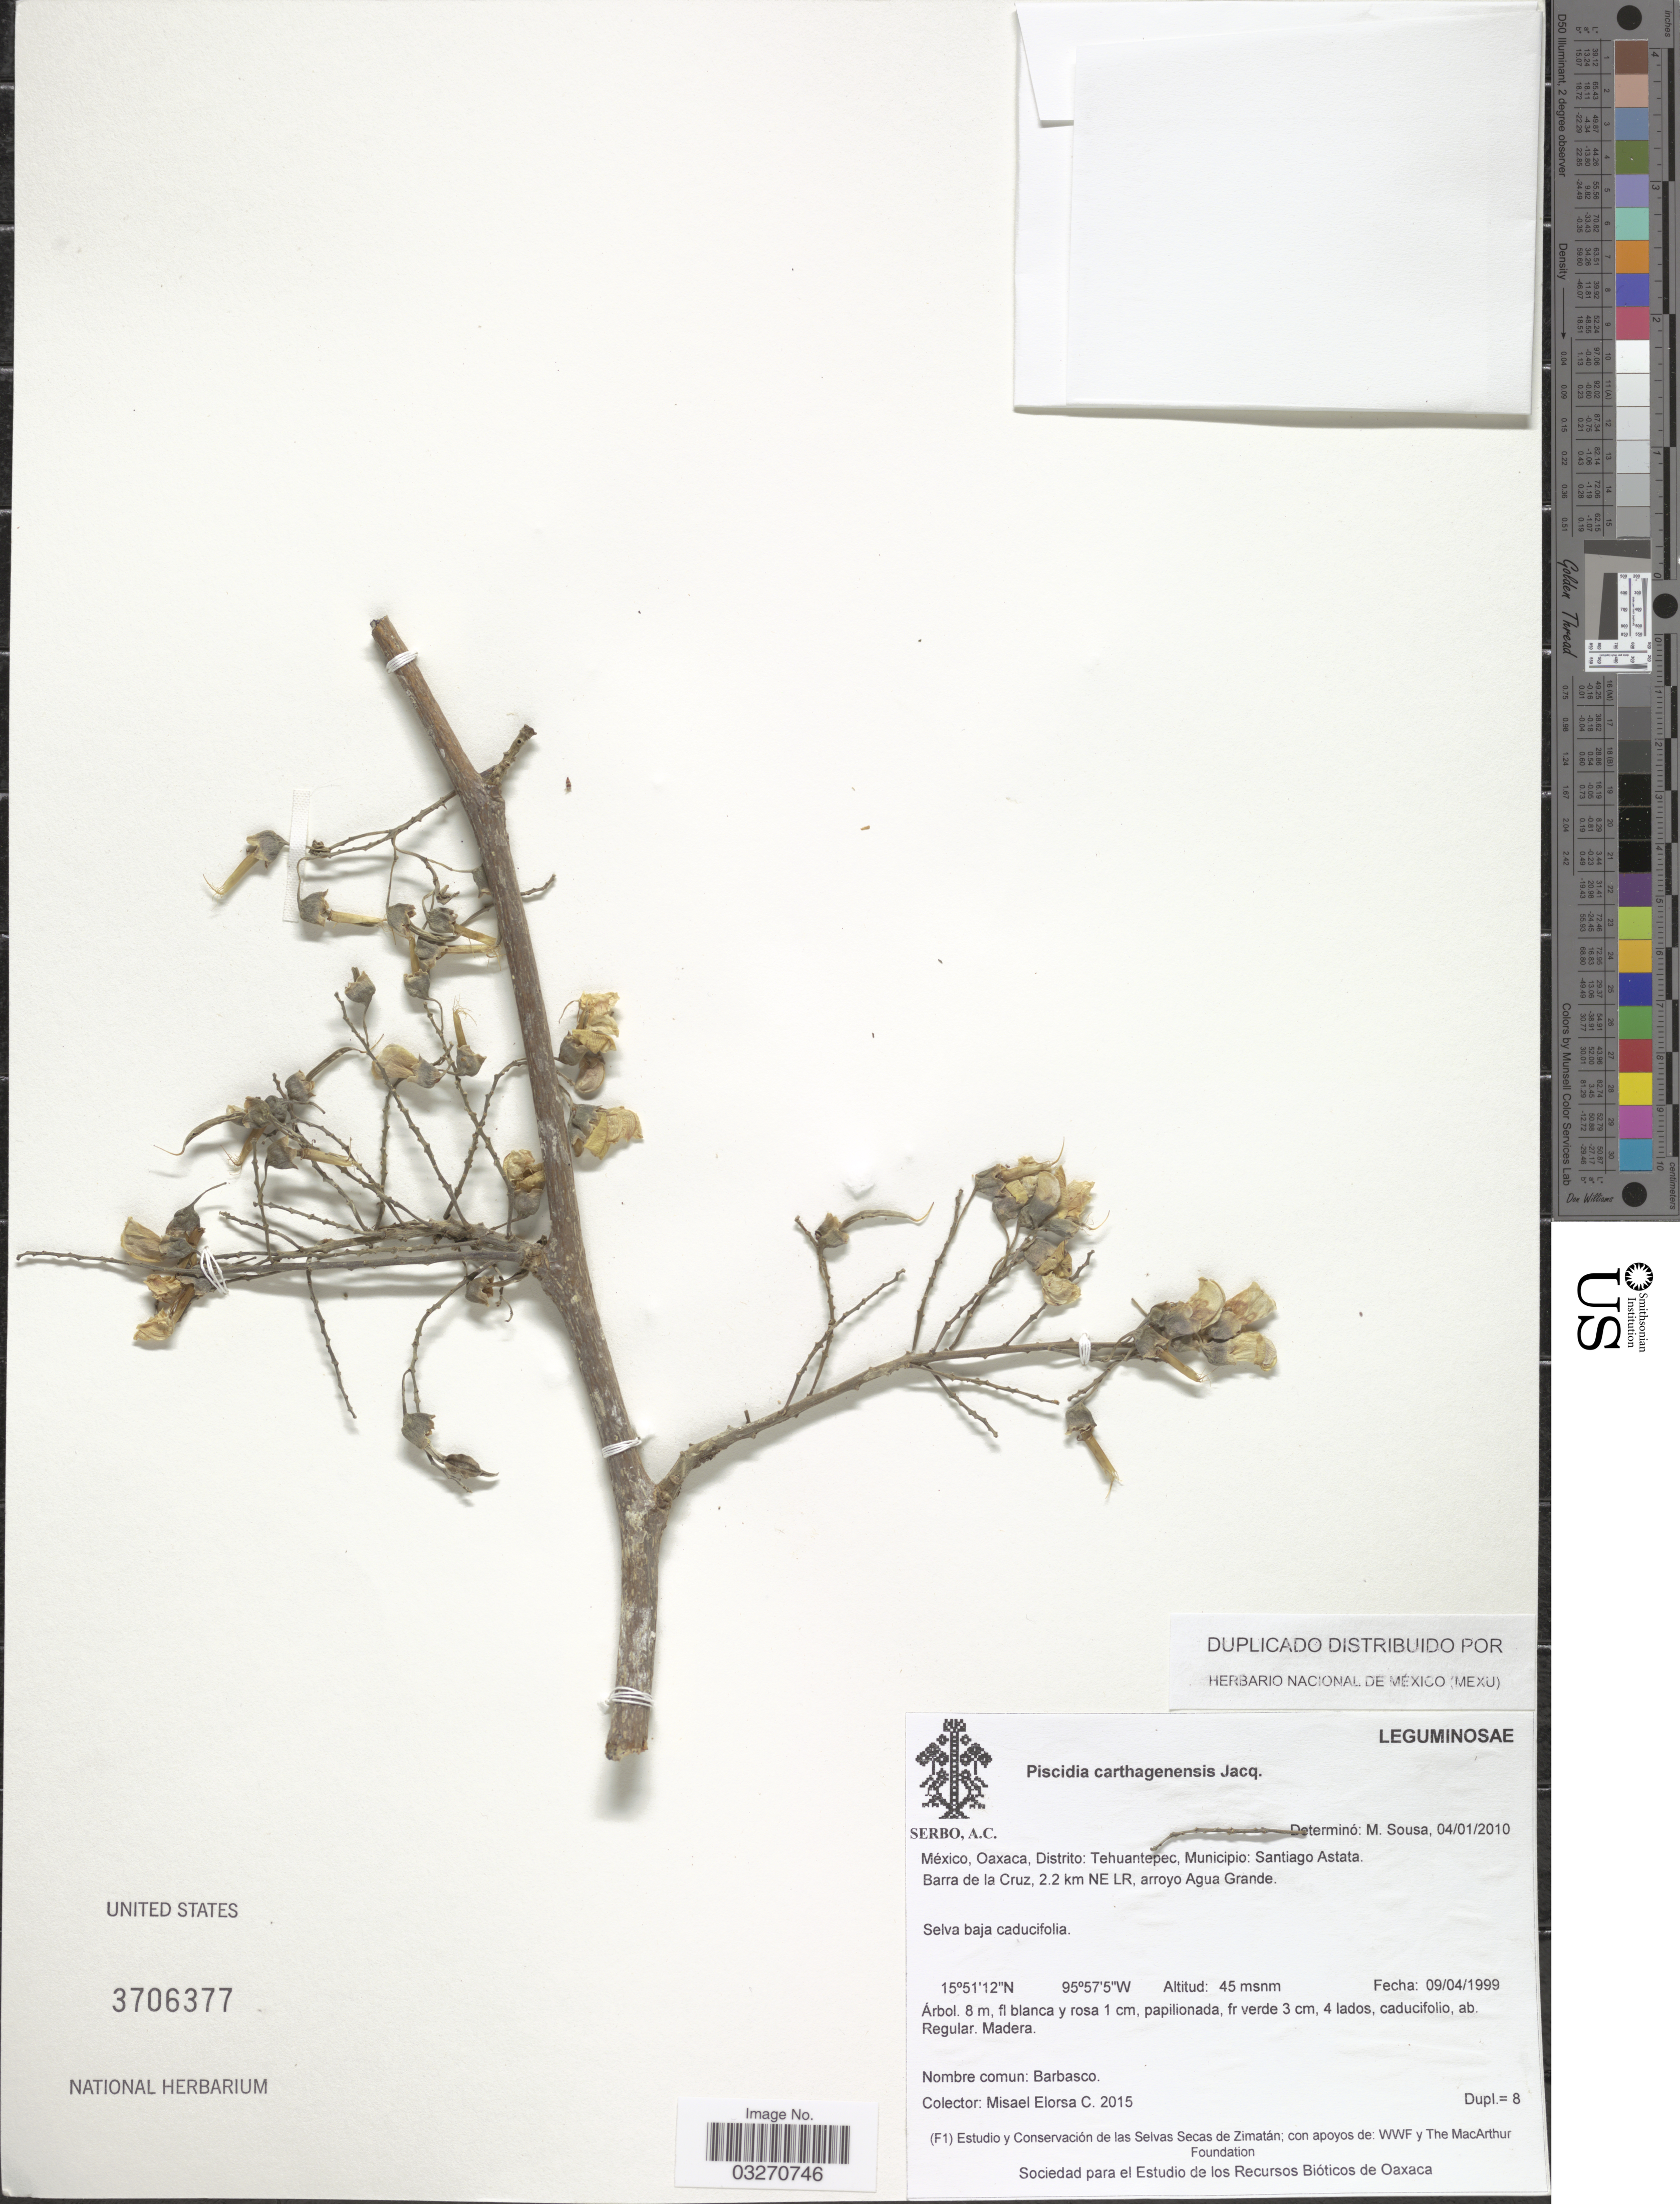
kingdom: Plantae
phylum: Tracheophyta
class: Magnoliopsida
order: Fabales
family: Fabaceae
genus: Piscidia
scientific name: Piscidia carthagenensis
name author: Jacq.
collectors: M. Elorsa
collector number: C2015?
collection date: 1999-04-09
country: Mexico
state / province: Oaxaca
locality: Distrito Tehuantepec, Municipio: Santiago Astata. Barra de la Cruz, 2.2 km NE LR, arroyo Agua Grande.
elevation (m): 45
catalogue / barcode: US 3706377